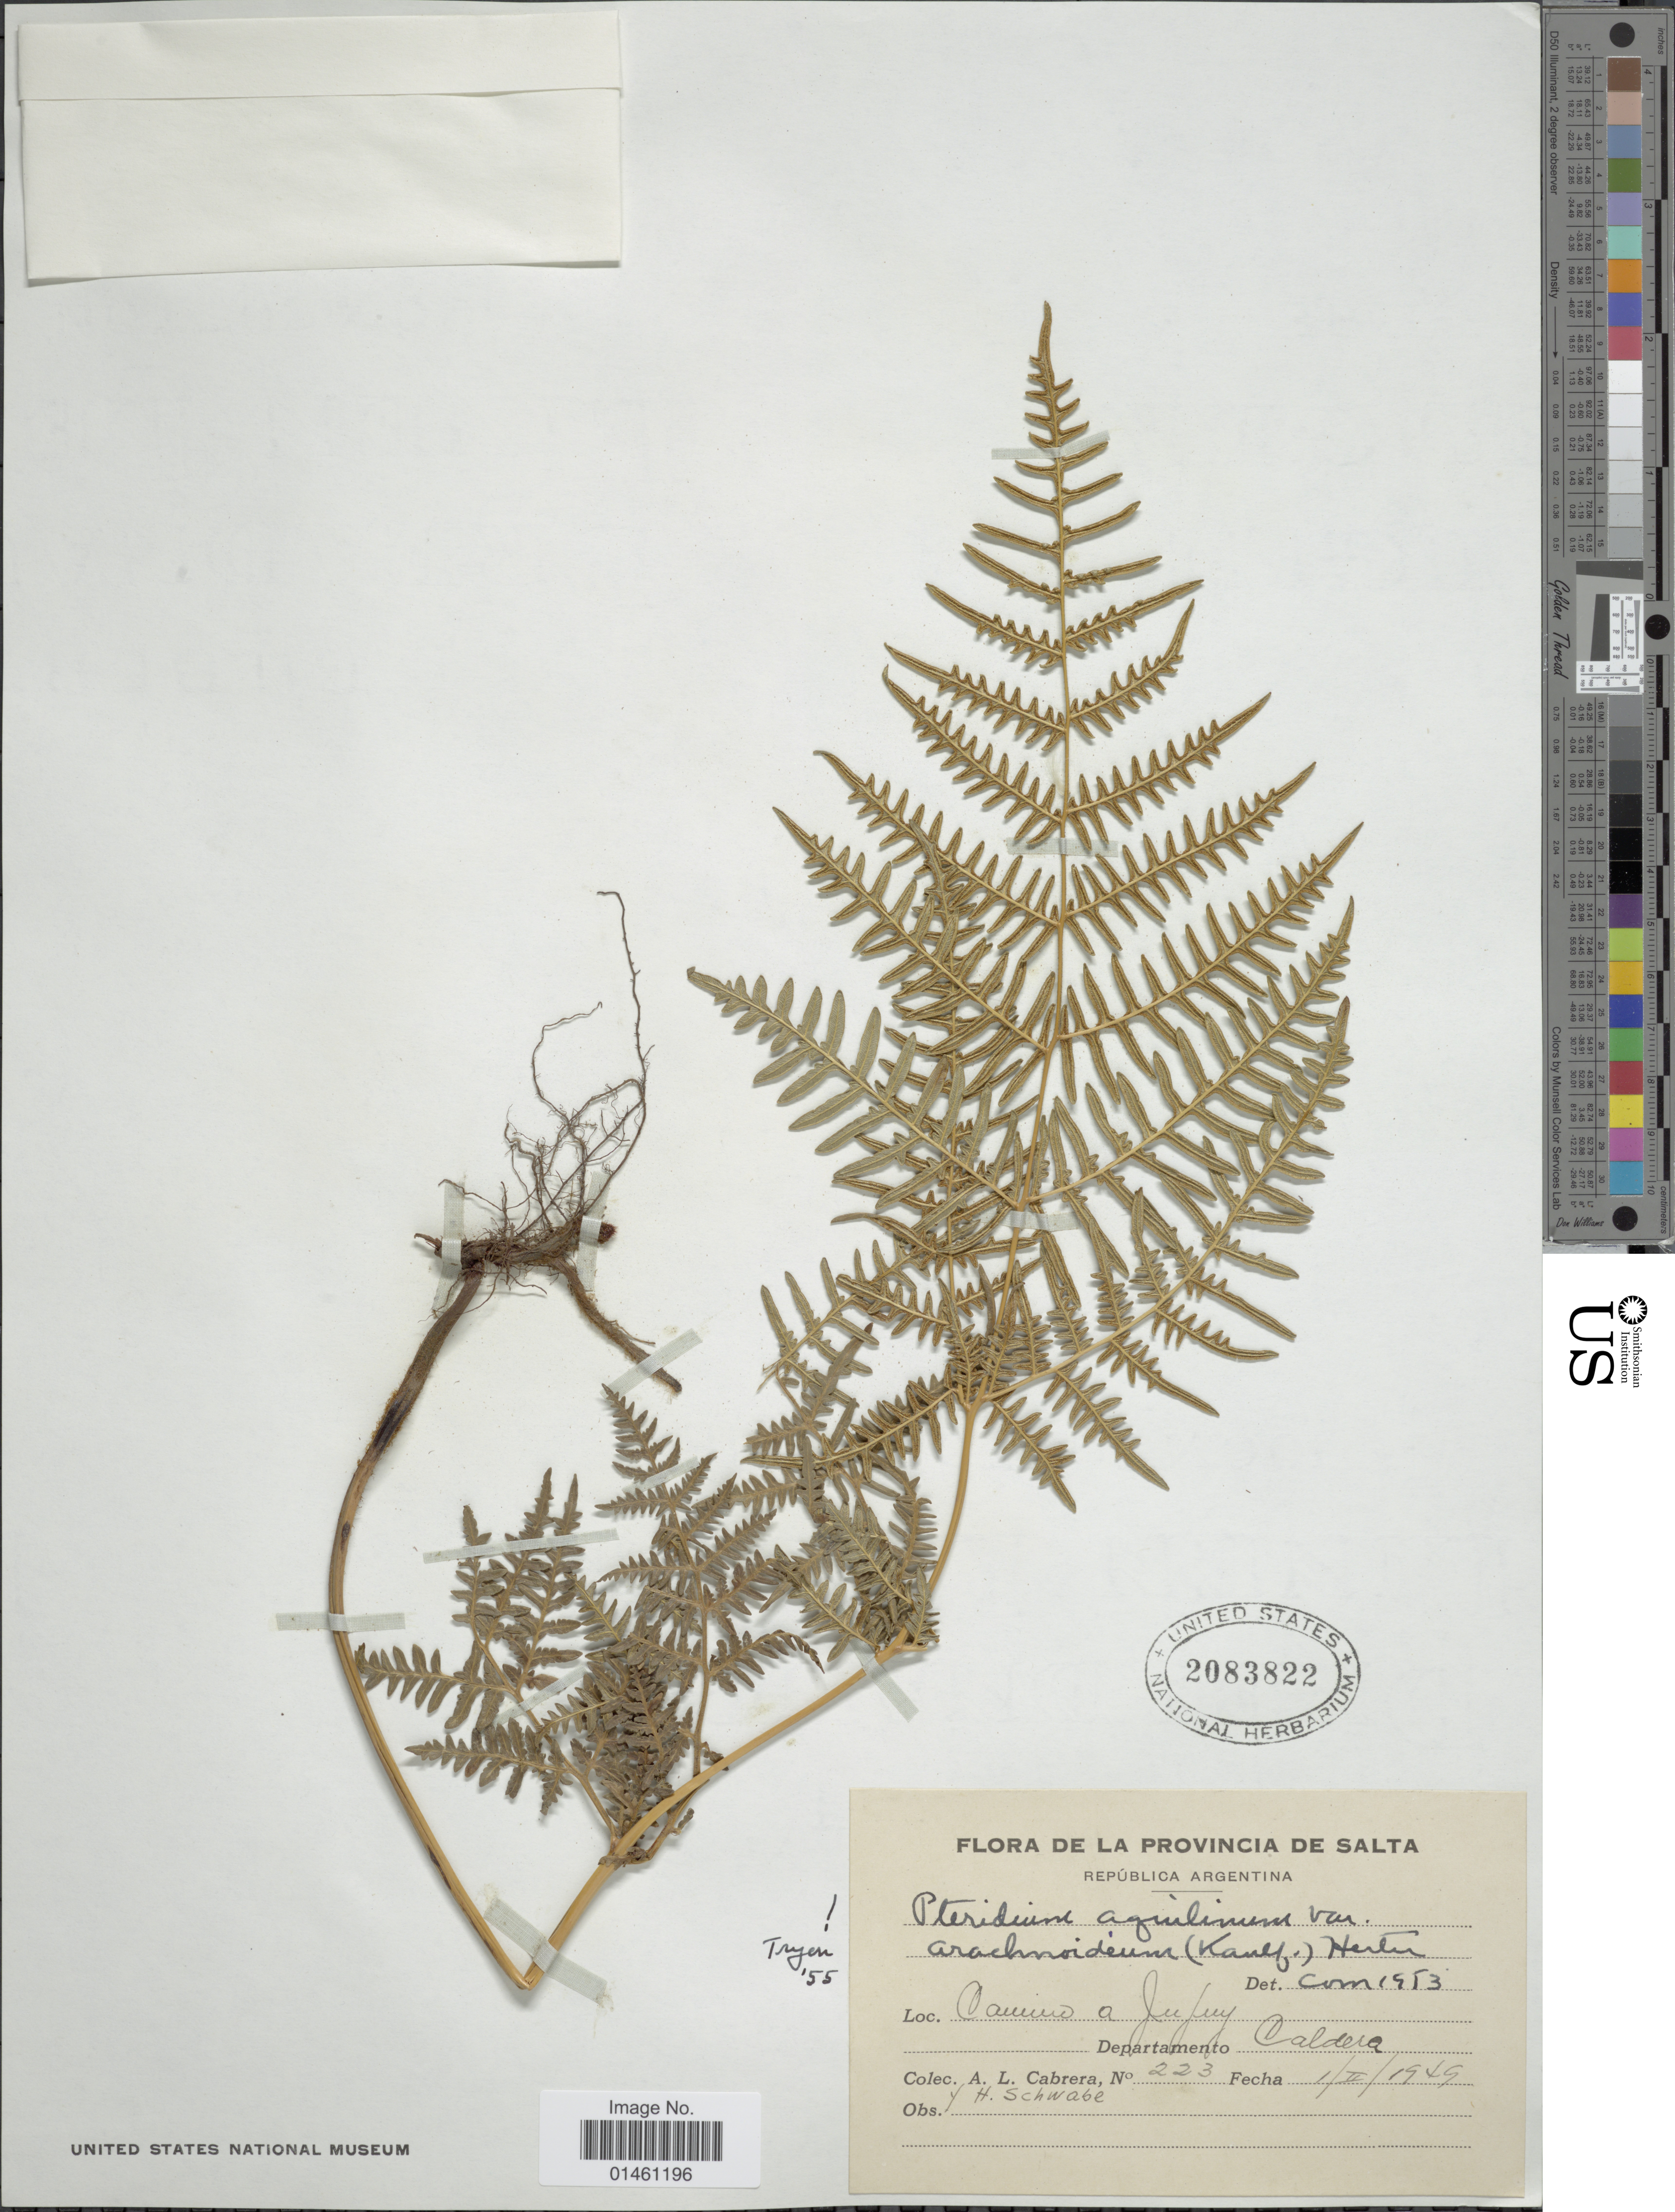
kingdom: Plantae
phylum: Tracheophyta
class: Polypodiopsida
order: Polypodiales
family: Dennstaedtiaceae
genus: Pteridium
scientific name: Pteridium arachnoideum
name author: (Kaulf.) Maxon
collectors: A. L. Cabrera & H. Schwabe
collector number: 223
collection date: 1949-02-01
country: Argentina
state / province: Salta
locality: La Provincia de Salta, Camino a Jujuy, Departamento Caldera.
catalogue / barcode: US 2083822